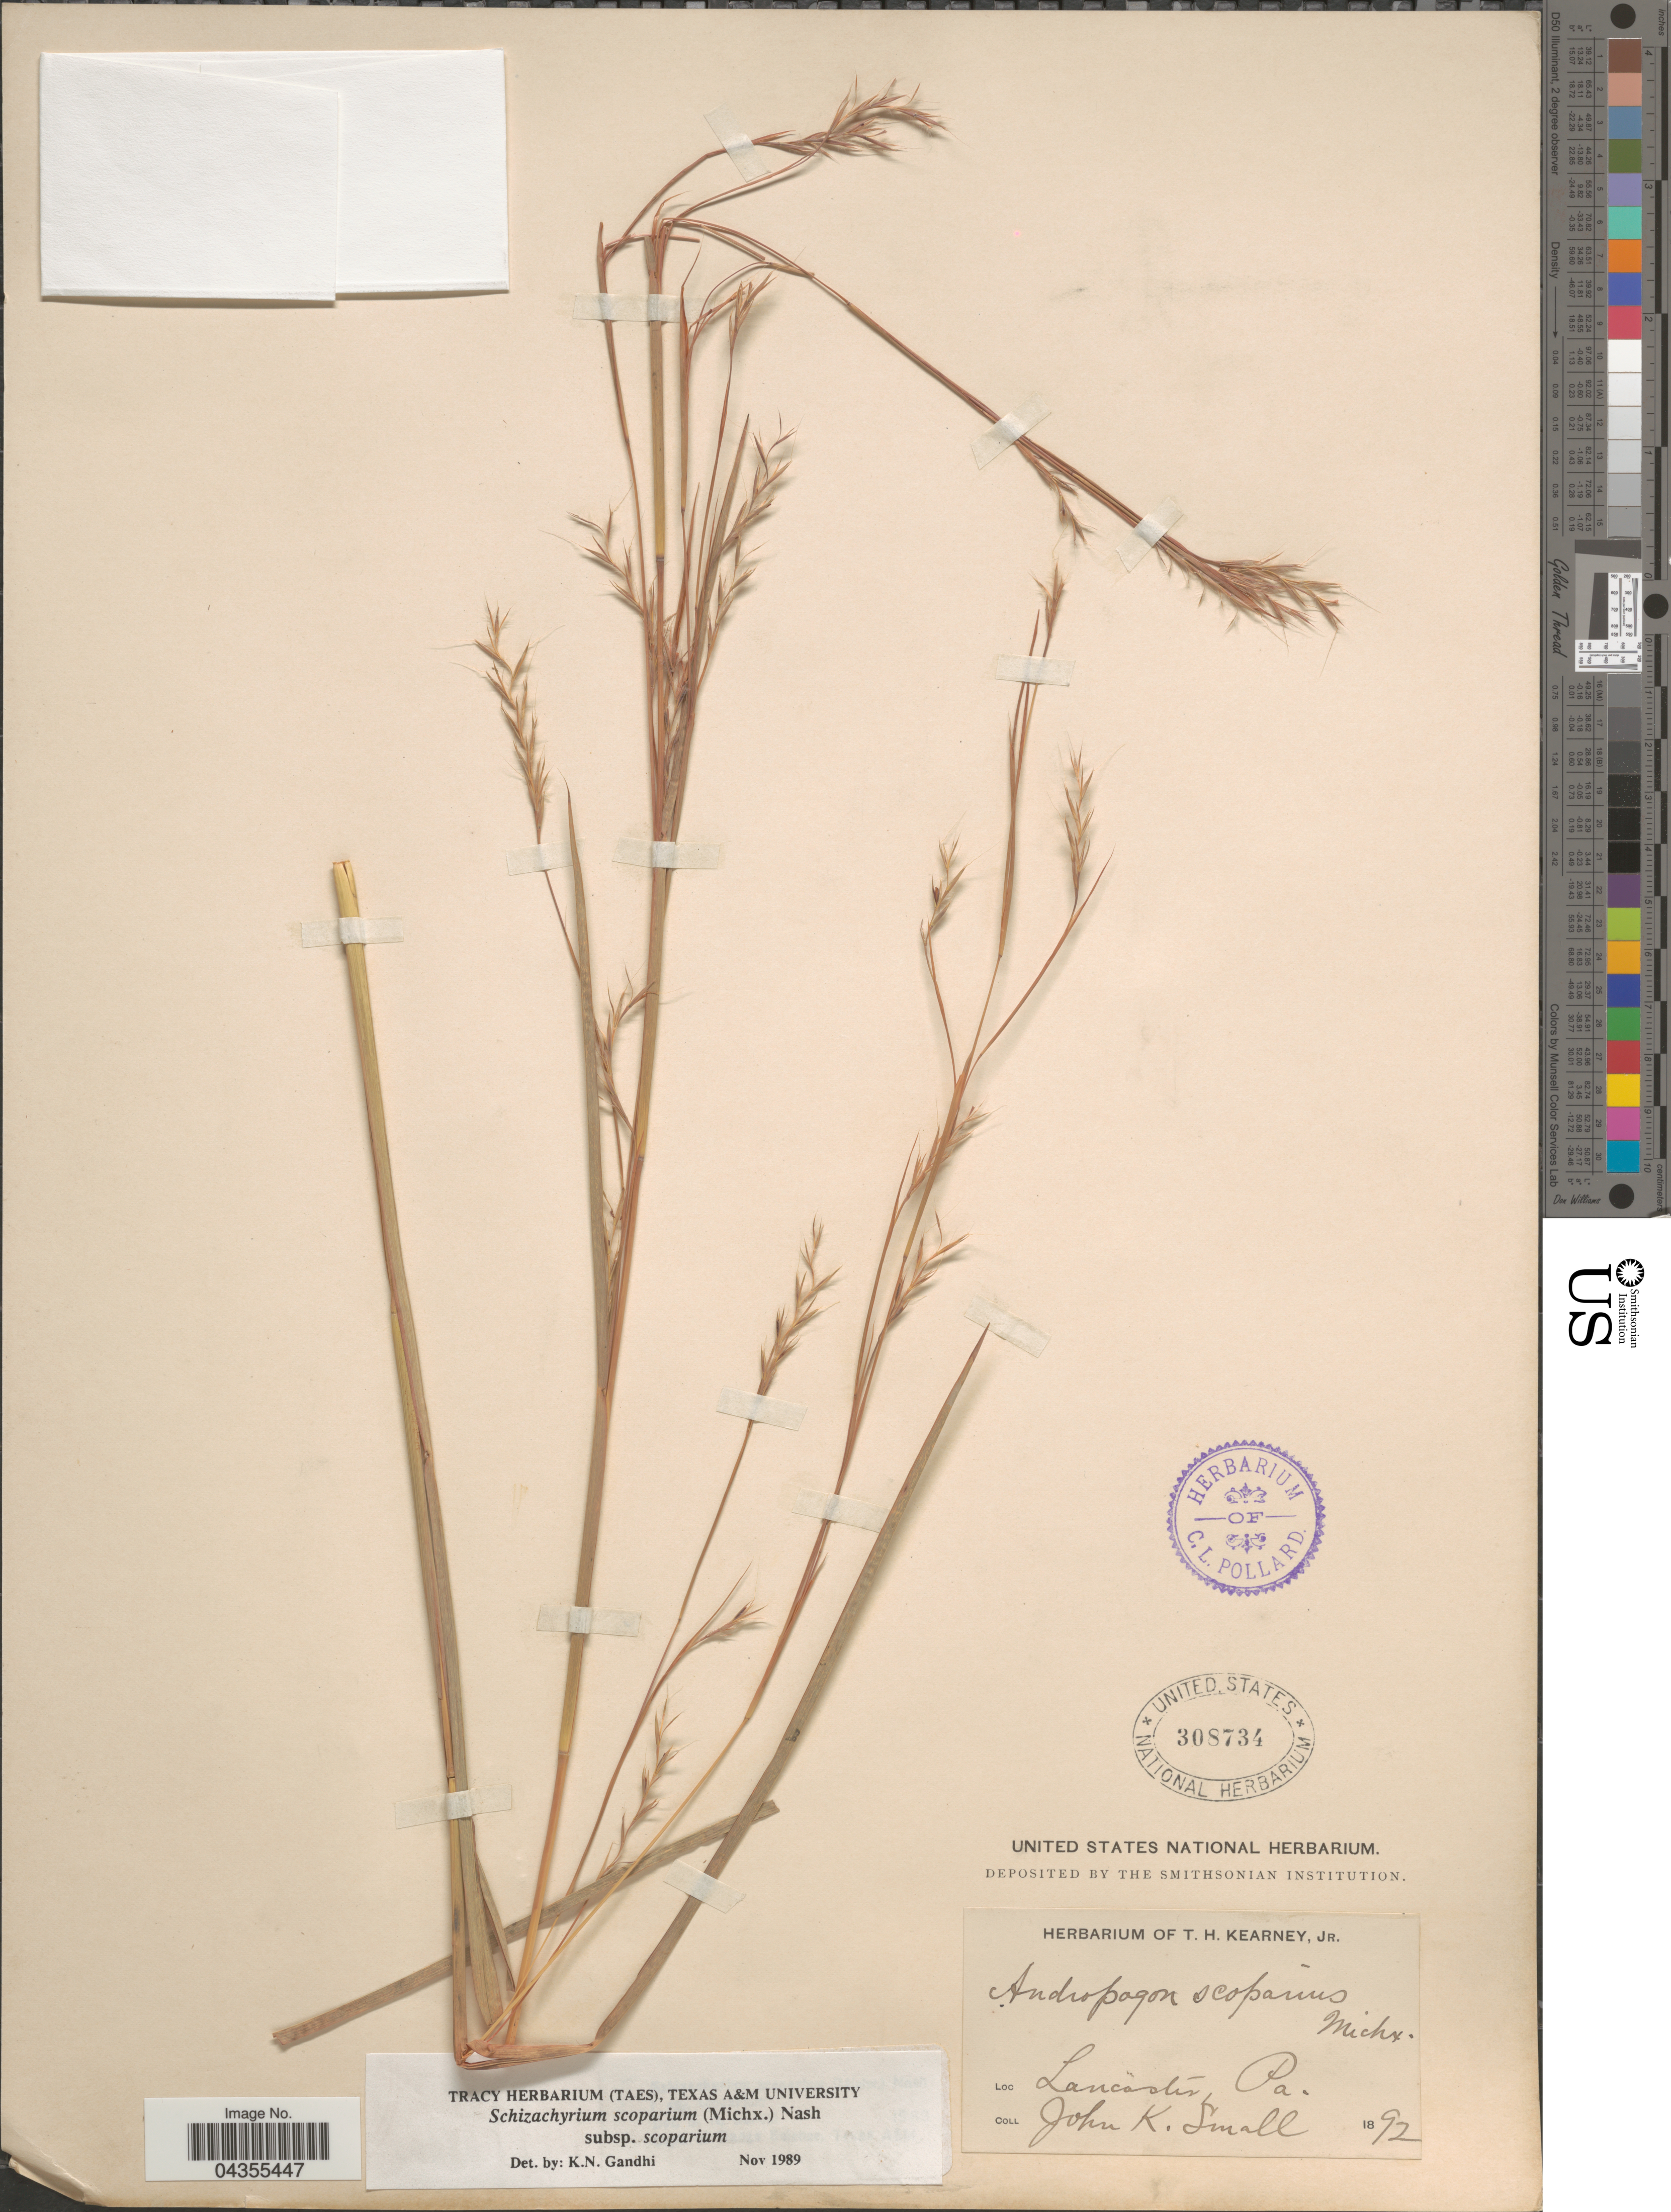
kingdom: Plantae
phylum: Tracheophyta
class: Liliopsida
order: Poales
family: Poaceae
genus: Schizachyrium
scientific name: Schizachyrium scoparium var. scoparium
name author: (Michx.) Nash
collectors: J. K. Small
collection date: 1892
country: United States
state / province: Pennsylvania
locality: Lancaster.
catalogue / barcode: US 308734